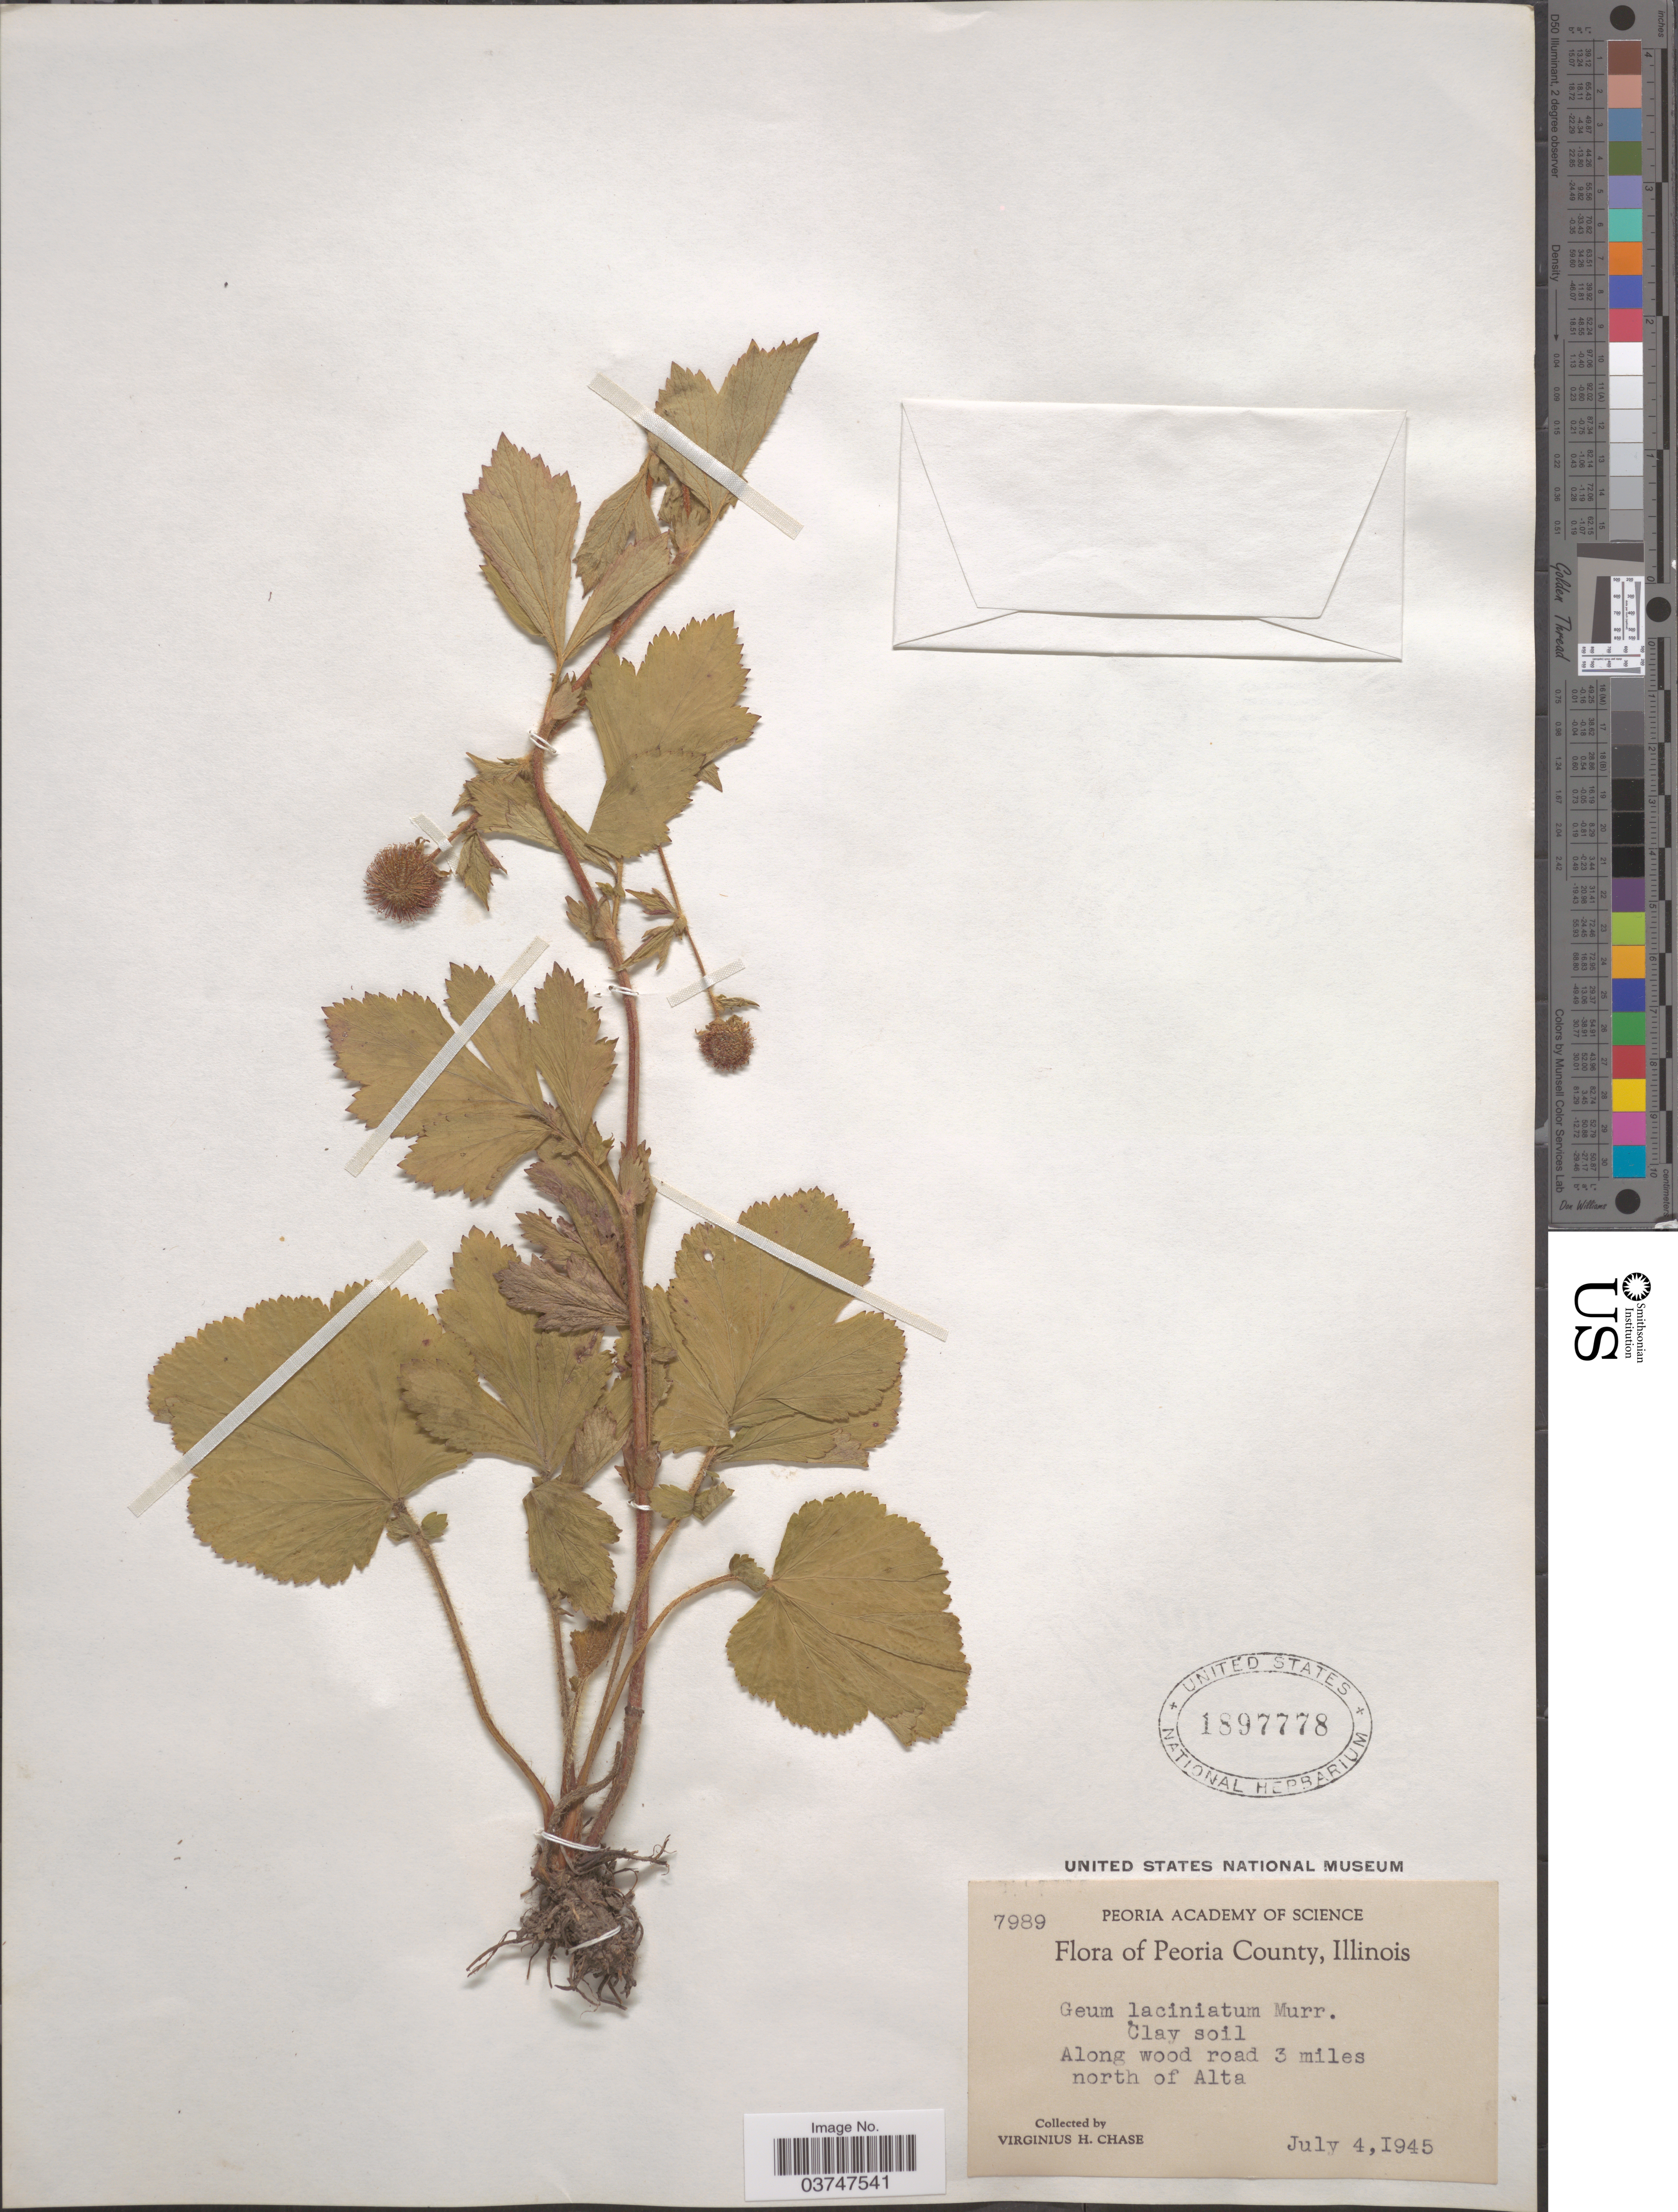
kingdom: Plantae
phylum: Tracheophyta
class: Magnoliopsida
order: Rosales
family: Rosaceae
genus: Geum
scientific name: Geum laciniatum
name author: Murr.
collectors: V. H. Chase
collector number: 7989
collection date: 1945-07-04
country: United States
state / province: Illinois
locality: Peoria County. Along wood road 3 miles north of Alta.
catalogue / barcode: US 1897778